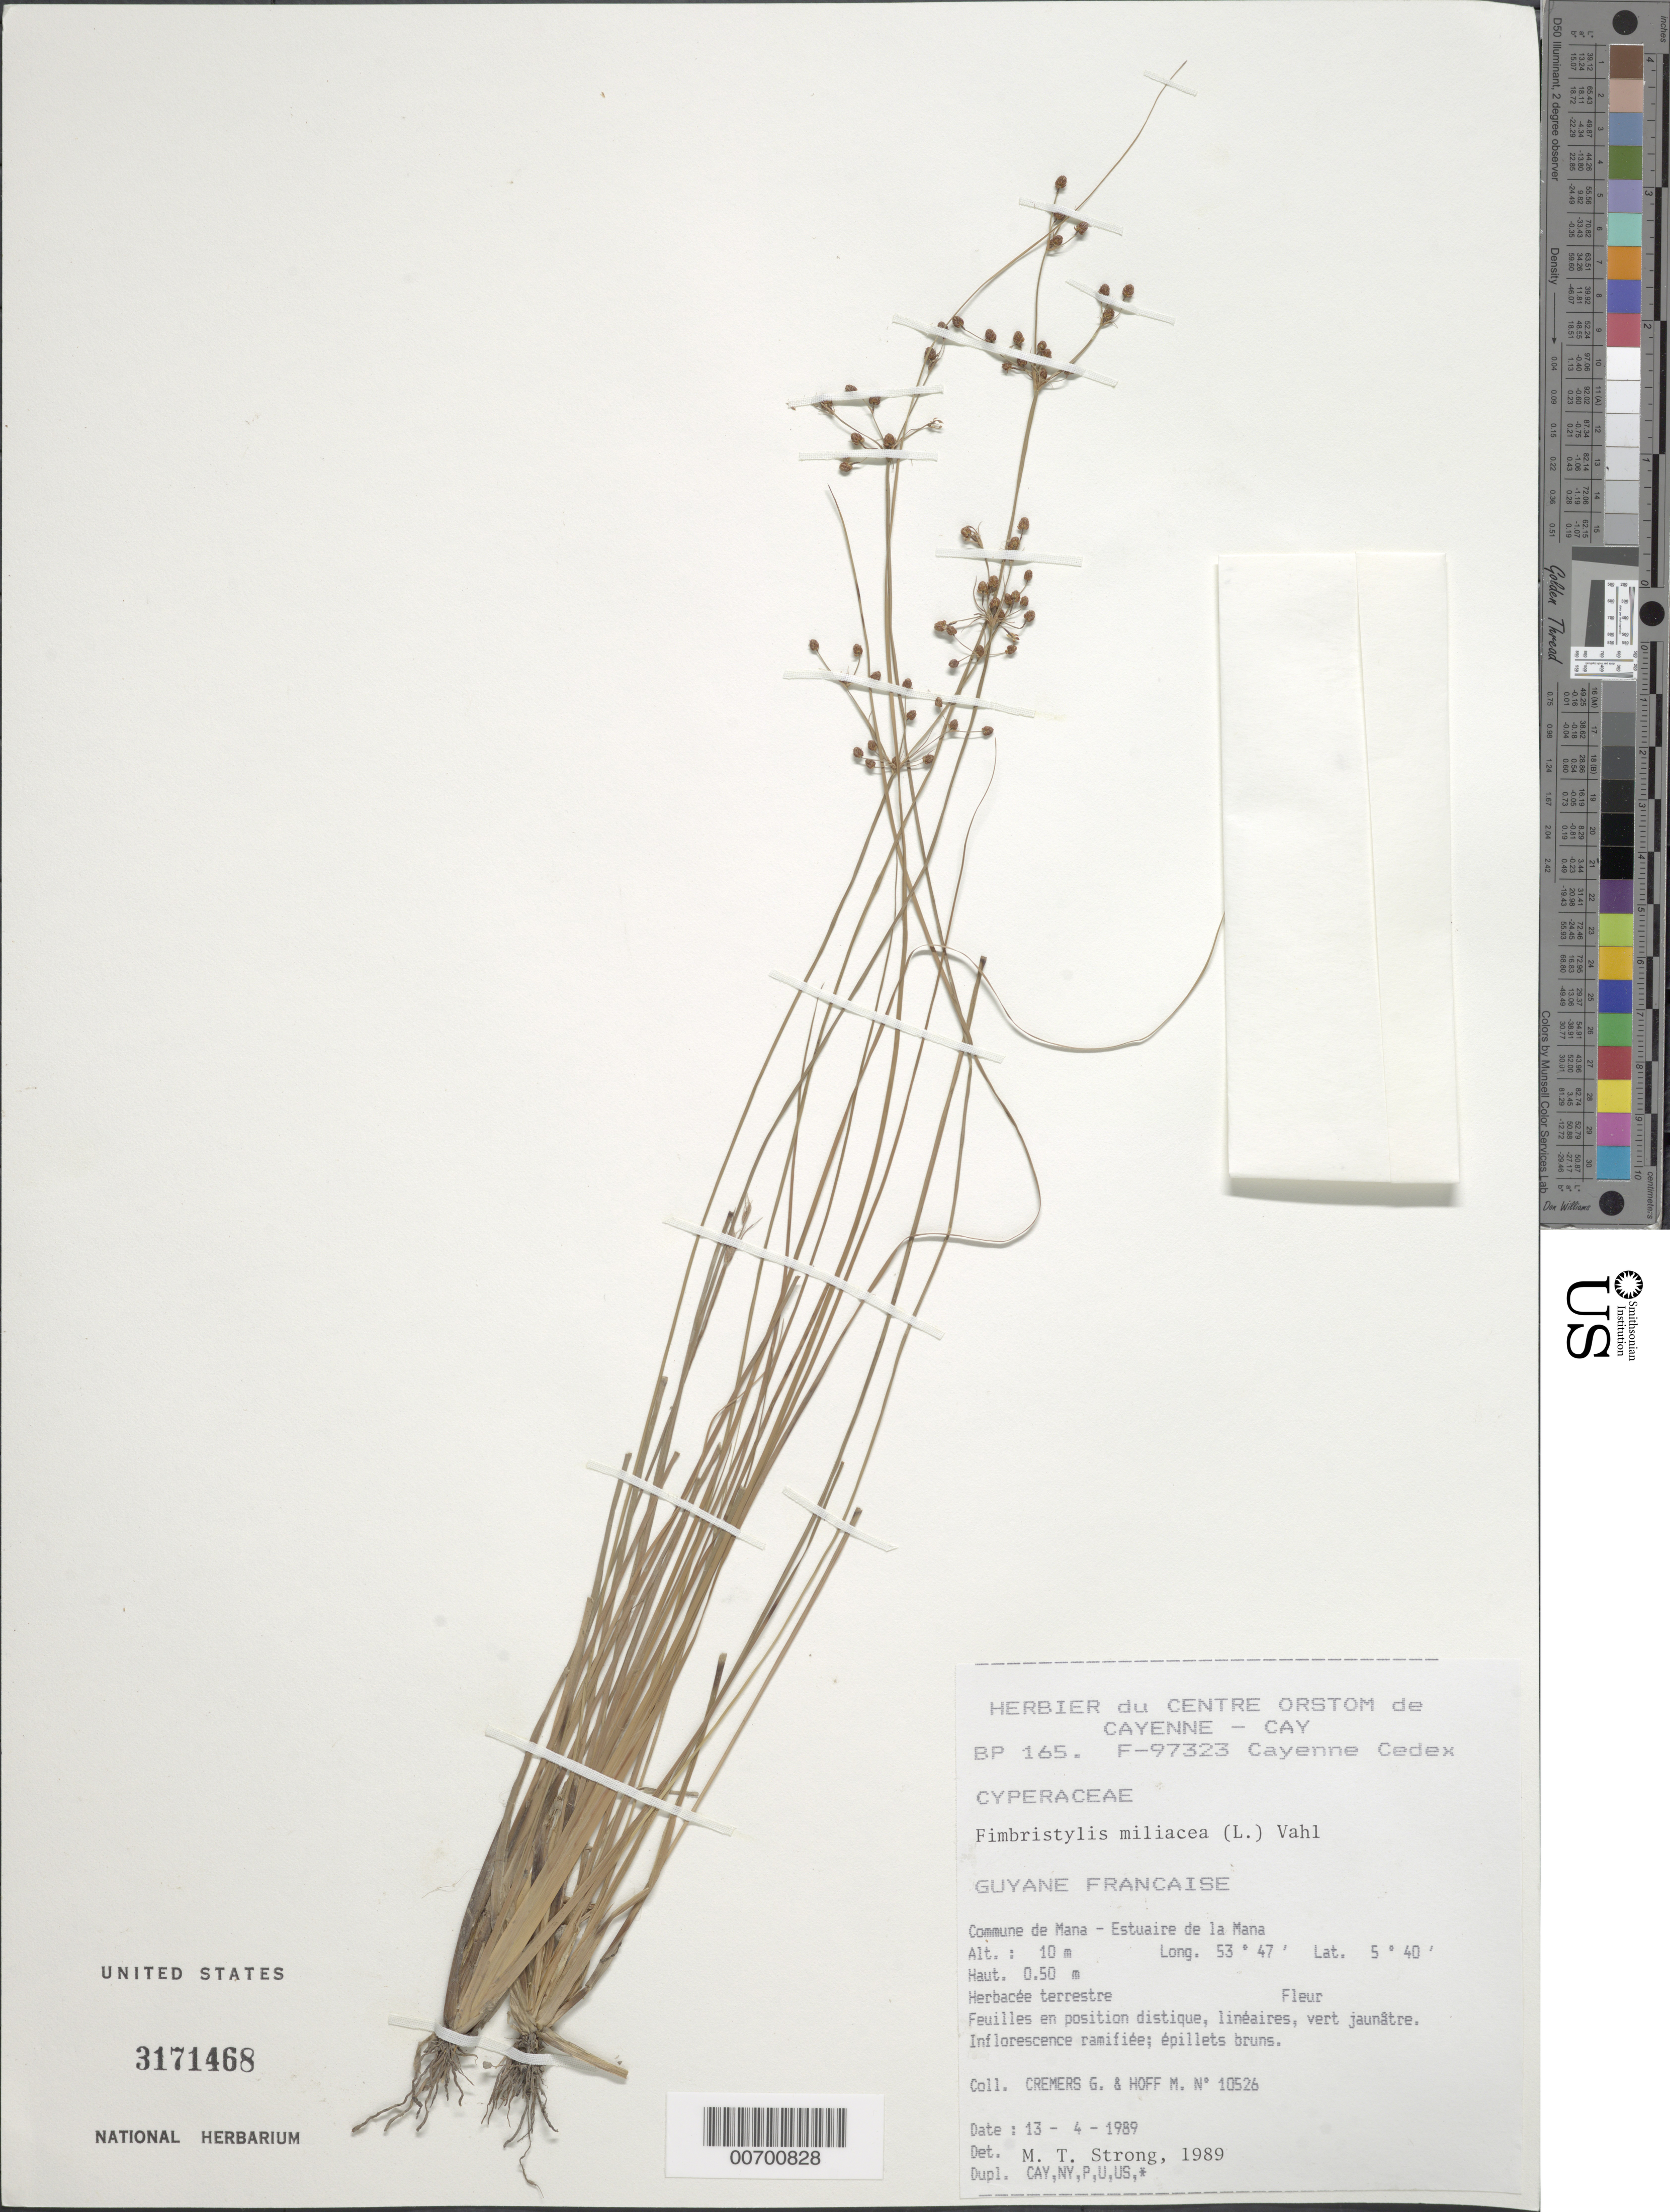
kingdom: Plantae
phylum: Tracheophyta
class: Liliopsida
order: Poales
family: Cyperaceae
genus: Fimbristylis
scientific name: Fimbristylis littoralis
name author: Gaudich.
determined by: Strong, M. T., (US), Smithsonian Institution - National Museum of Natural History (UNITED STATES)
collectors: G. Cremers & M. Hoff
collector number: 10526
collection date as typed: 13-Apr-89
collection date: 1989-04-13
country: French Guiana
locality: Commune de Mana, Estuaire de la Mana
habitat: Estuaire de la Mana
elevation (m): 10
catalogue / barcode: US 3171468